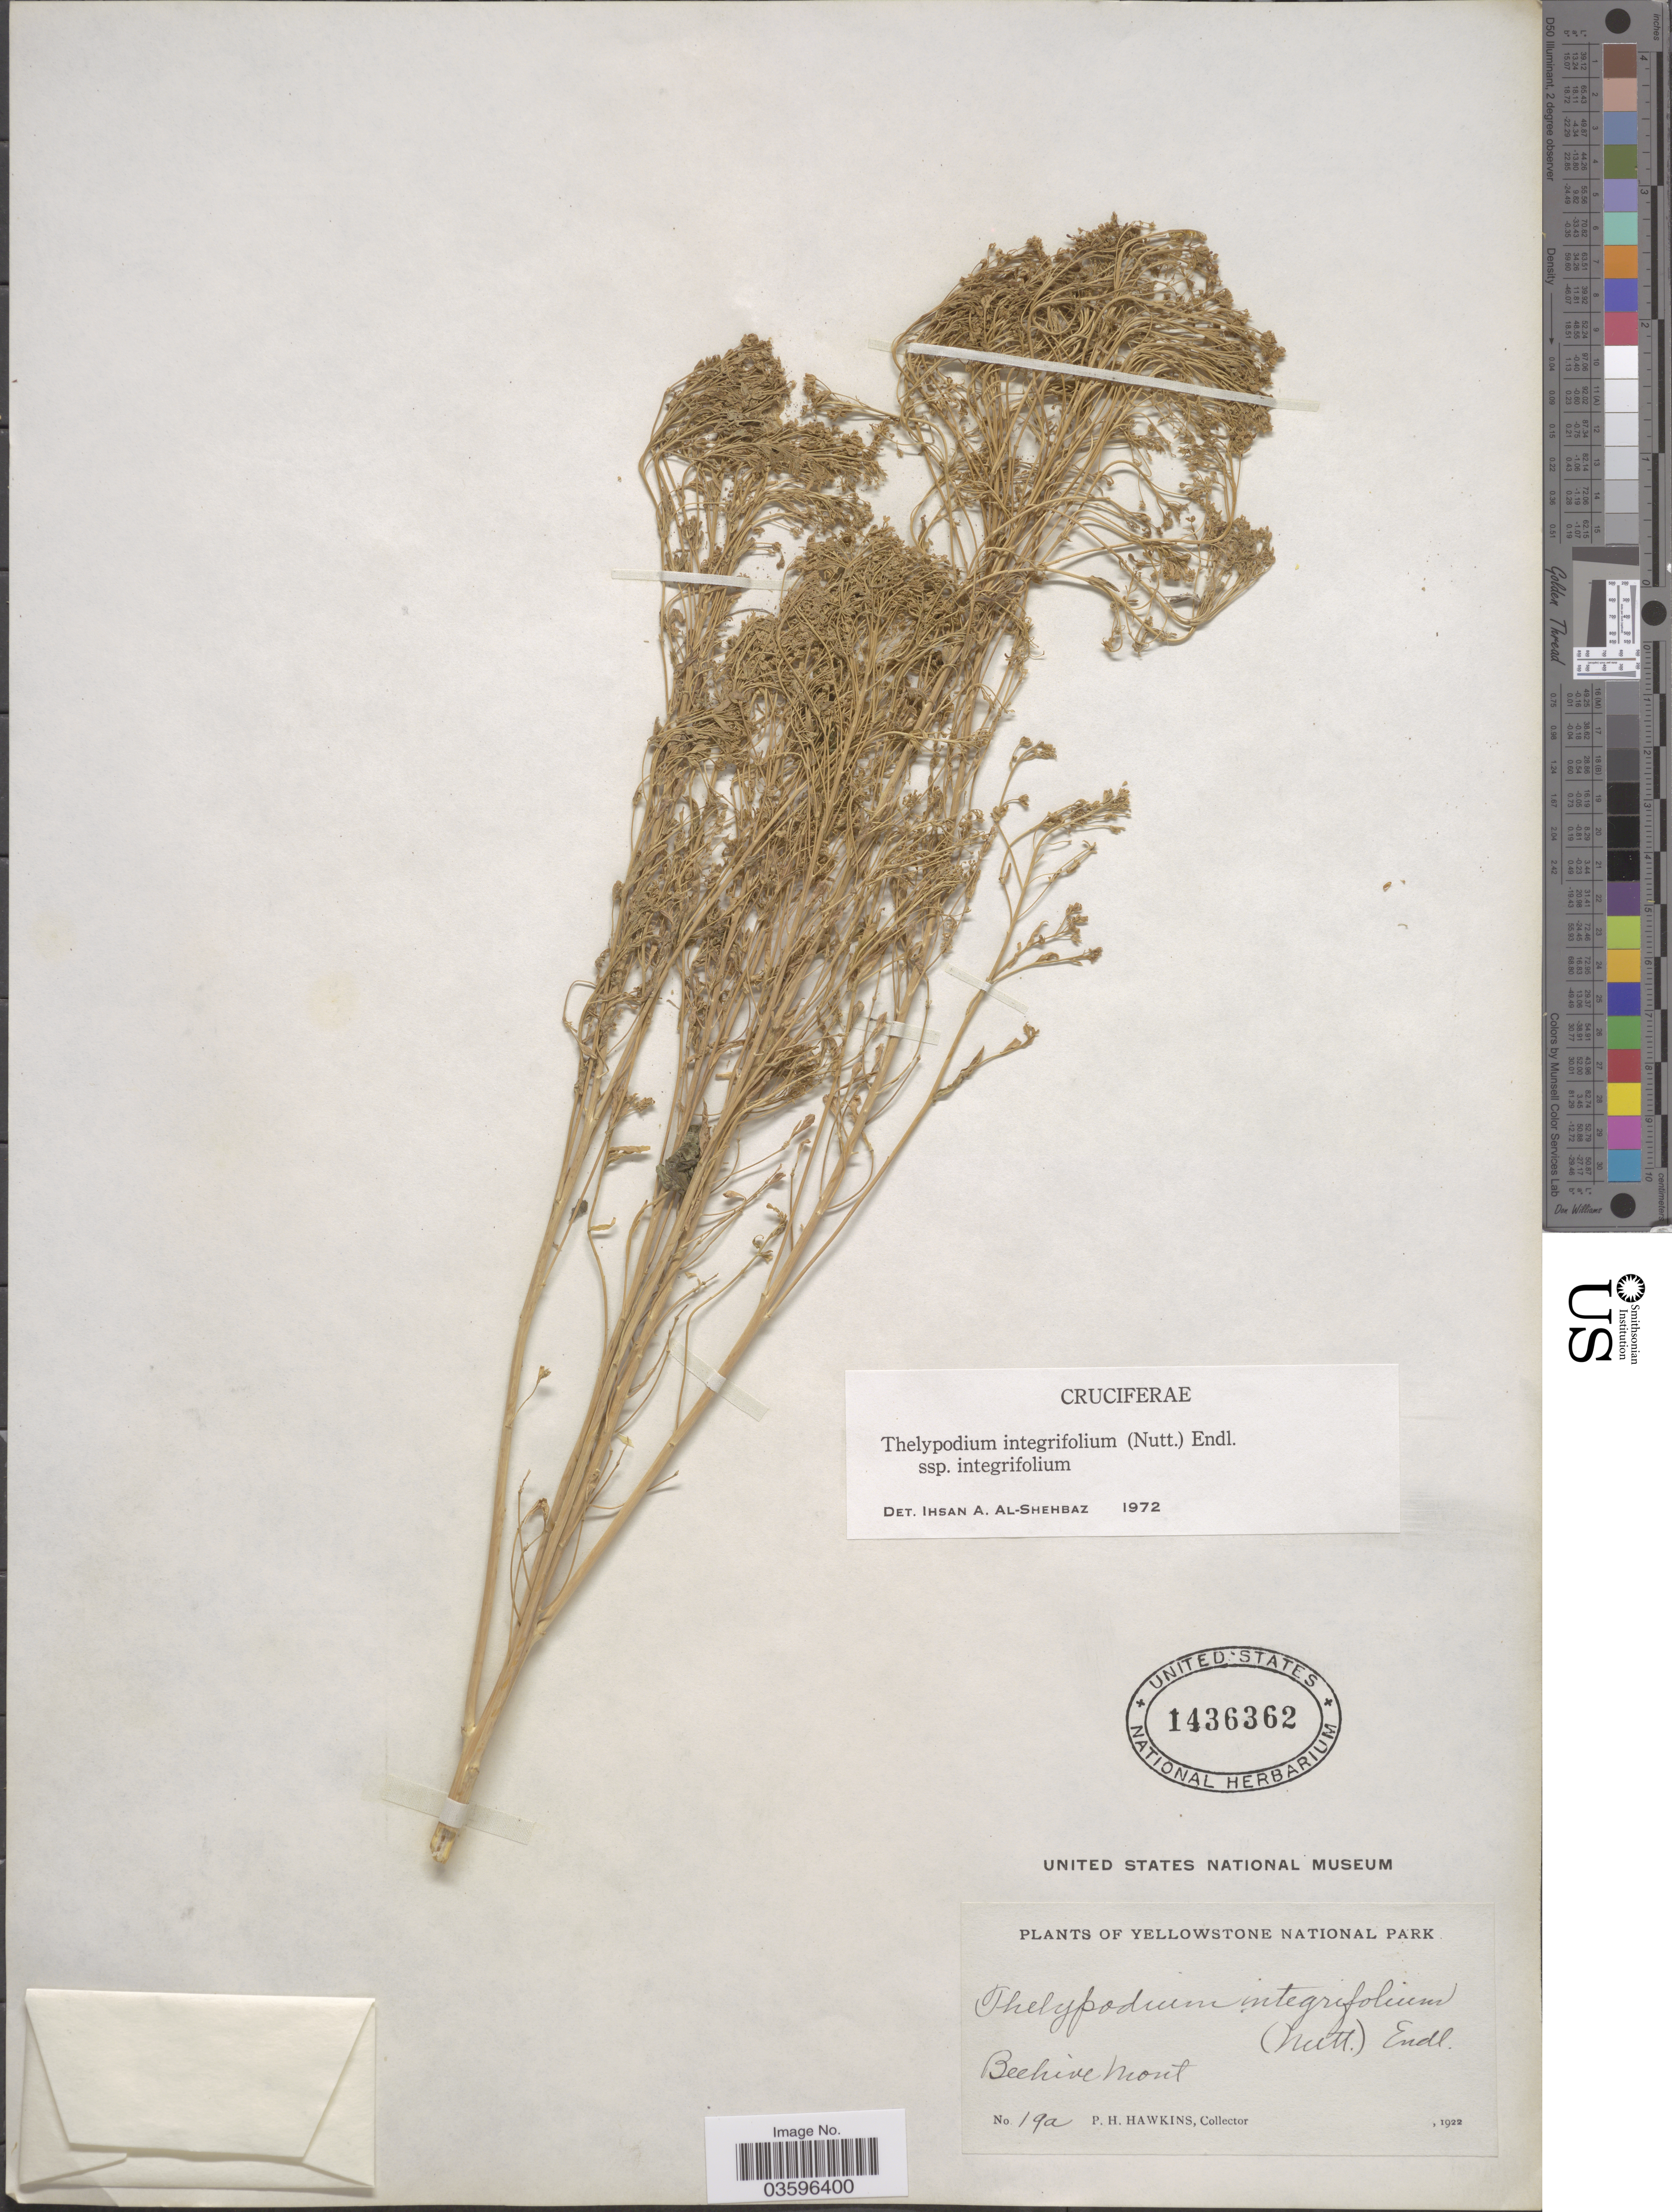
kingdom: Plantae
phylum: Tracheophyta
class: Magnoliopsida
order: Brassicales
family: Brassicaceae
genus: Thelypodium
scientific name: Thelypodium integrifolium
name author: (Nutt.) Endl.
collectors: P. Hawkins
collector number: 19a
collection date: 1922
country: United States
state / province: Montana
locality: Yellowstone National Park. Beehive.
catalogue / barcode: US 1436362